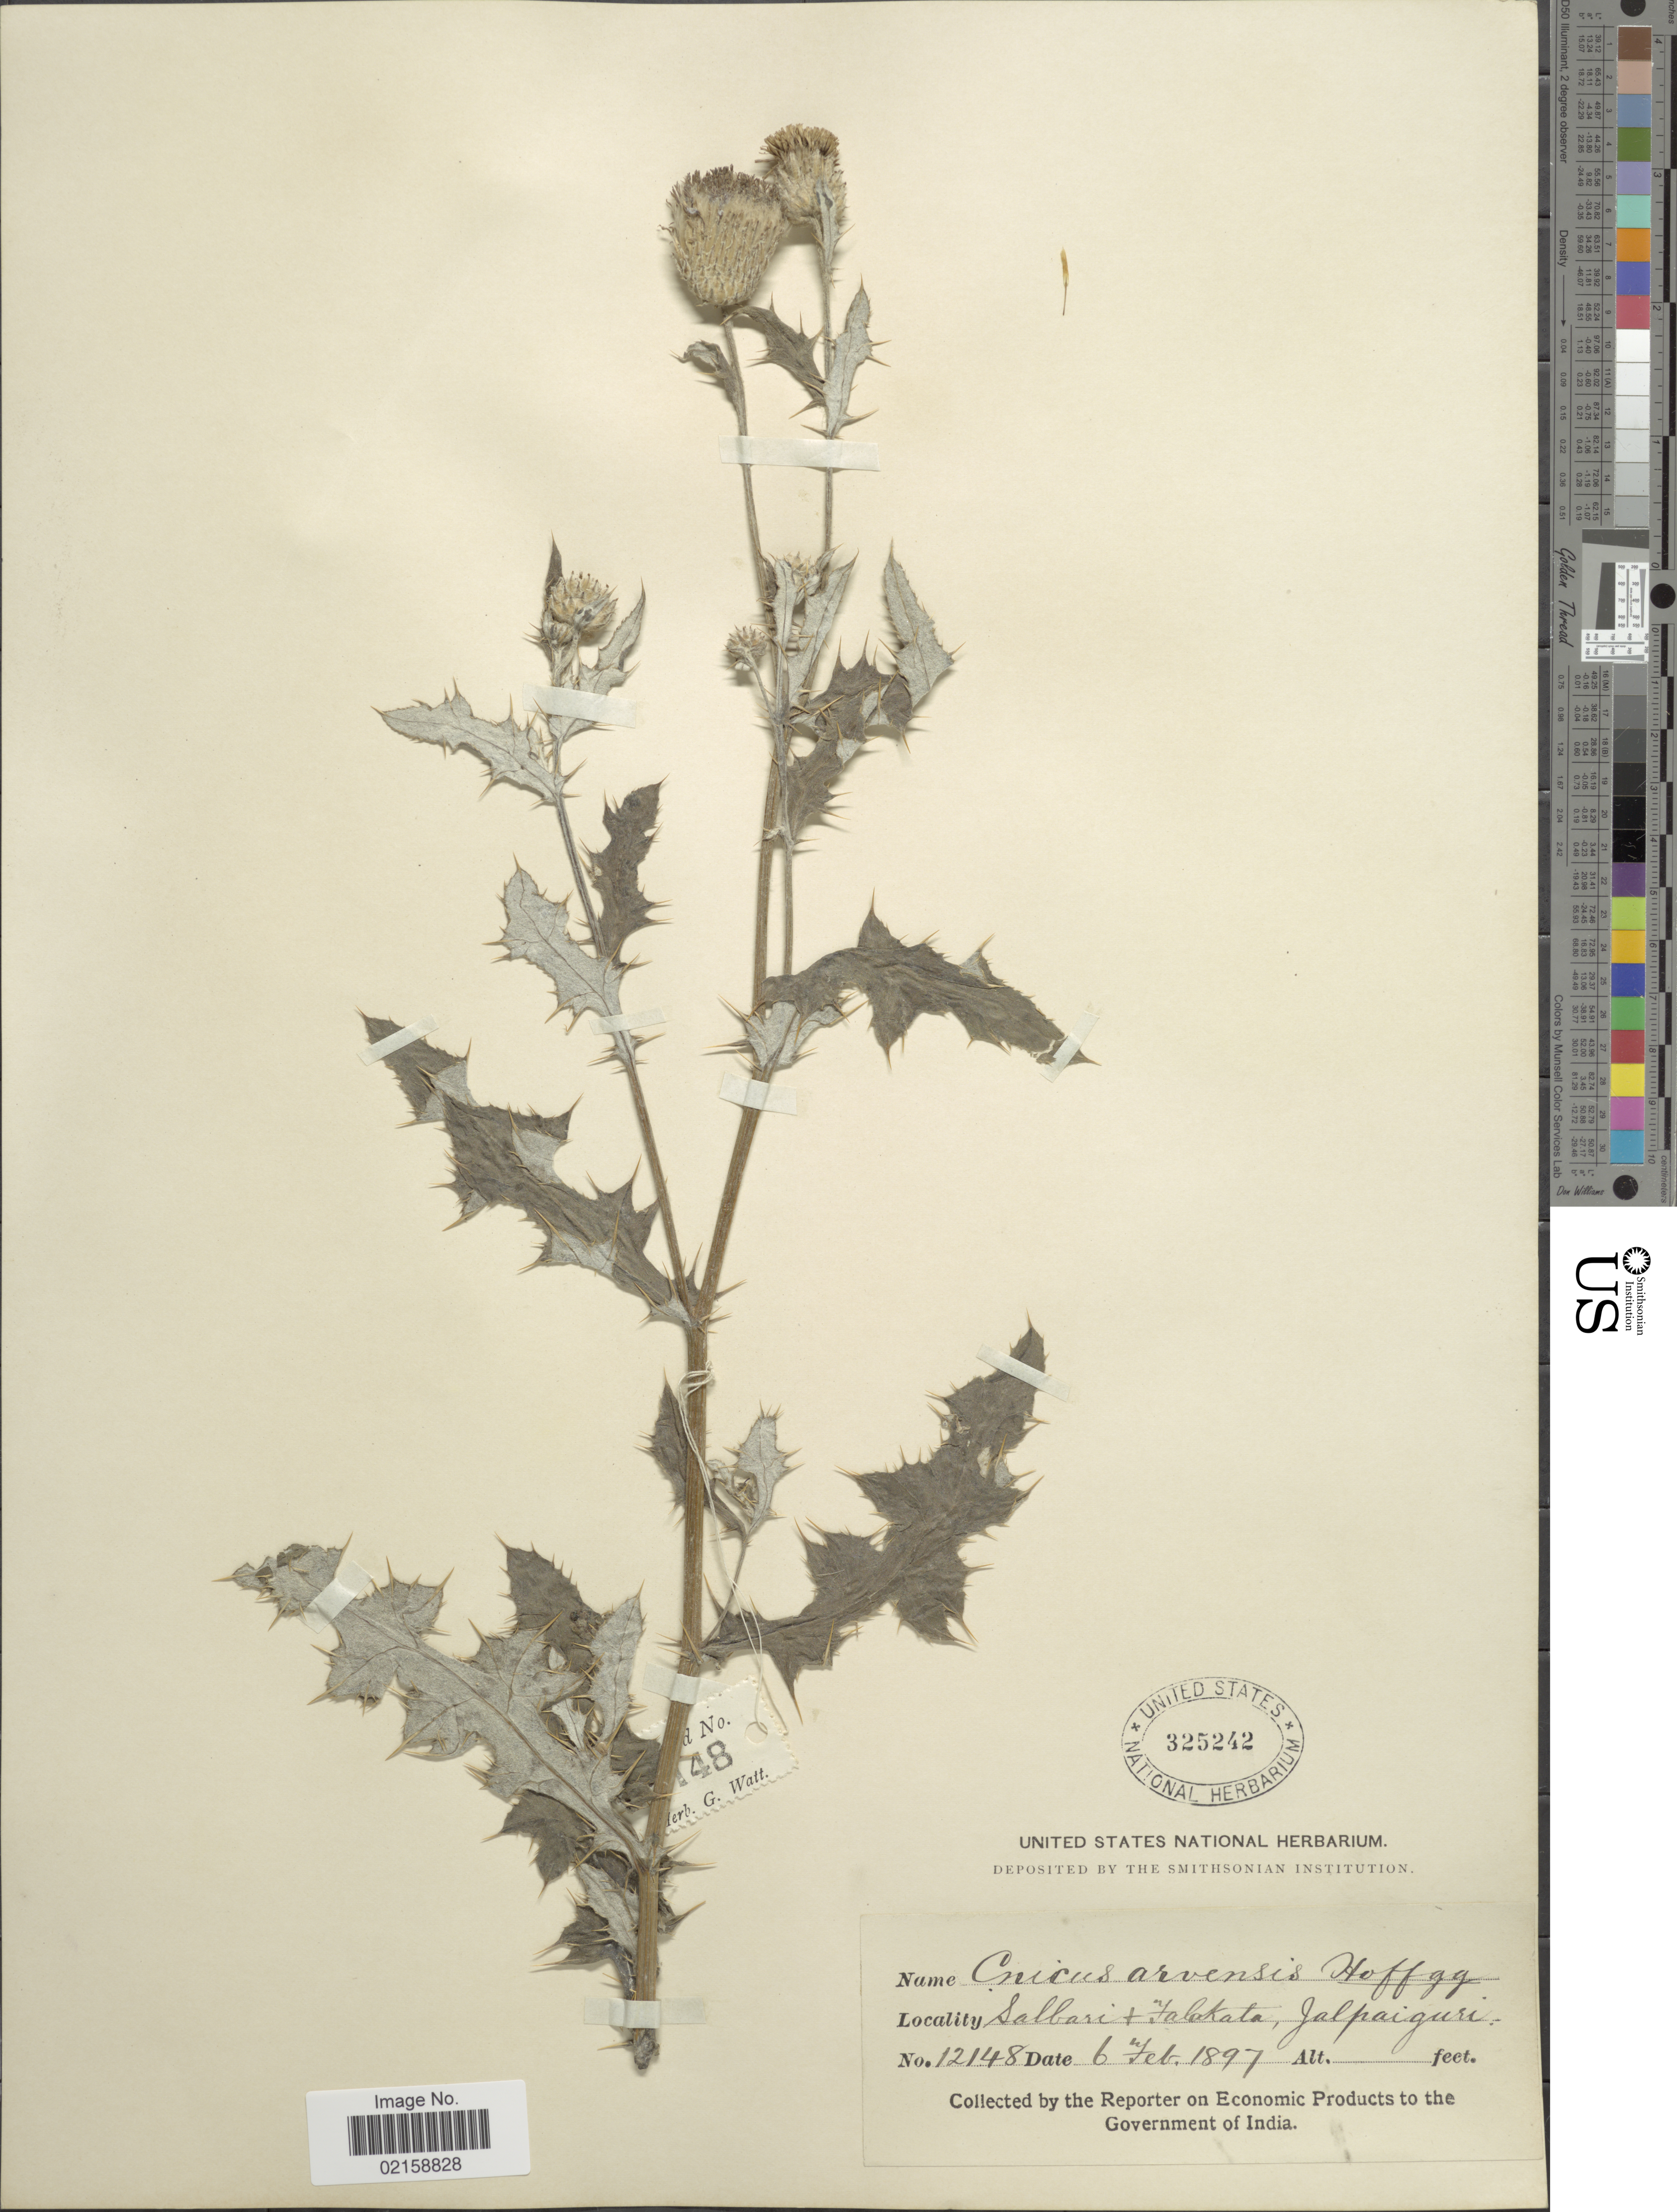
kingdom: Plantae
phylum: Tracheophyta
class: Magnoliopsida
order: Asterales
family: Asteraceae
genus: Cirsium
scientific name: Cirsium arvense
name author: (L.) Scop.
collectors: G. Reporter on Economic Products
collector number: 12148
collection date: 1897-02-06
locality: Salbari + Jalakata; Jalpaiguri. [interpreted]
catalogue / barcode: US 325242